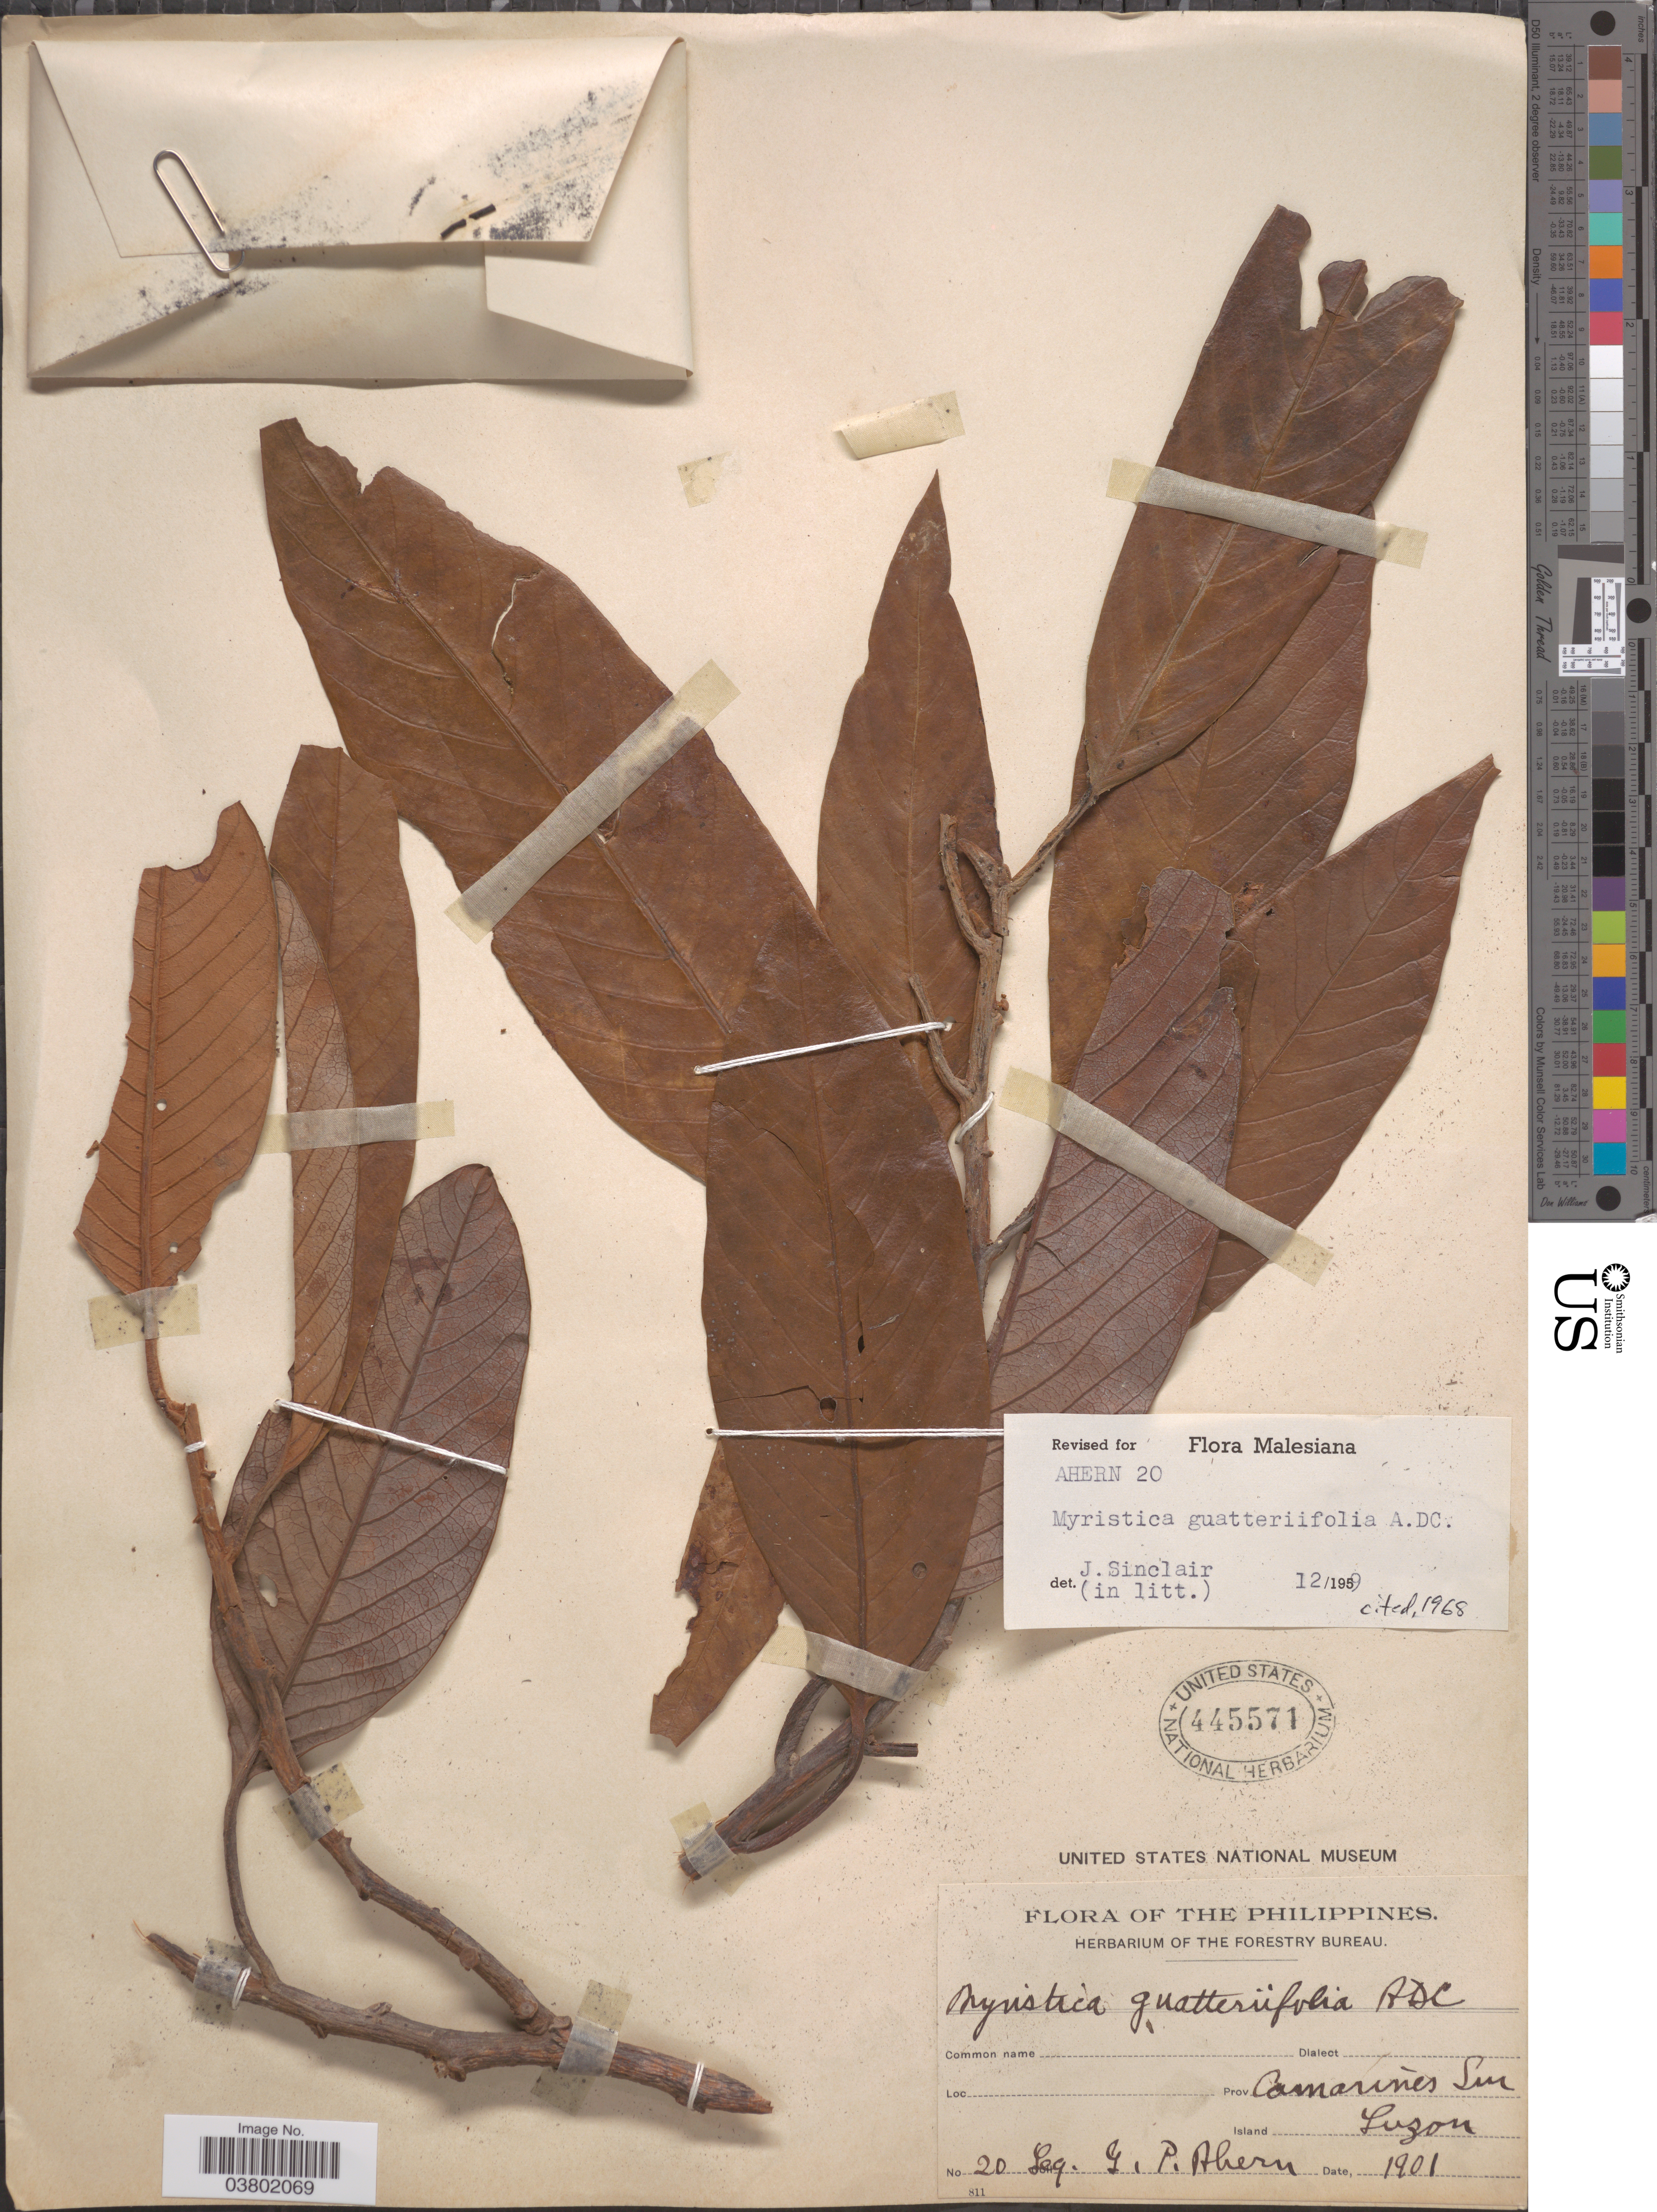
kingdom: Plantae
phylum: Tracheophyta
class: Magnoliopsida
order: Magnoliales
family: Myristicaceae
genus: Myristica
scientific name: Myristica guatteriifolia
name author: A. DC.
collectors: G. Ahern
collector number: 20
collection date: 1901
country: Philippines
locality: Prov. Camarines Sur. Island Luzon.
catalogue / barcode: US 445571